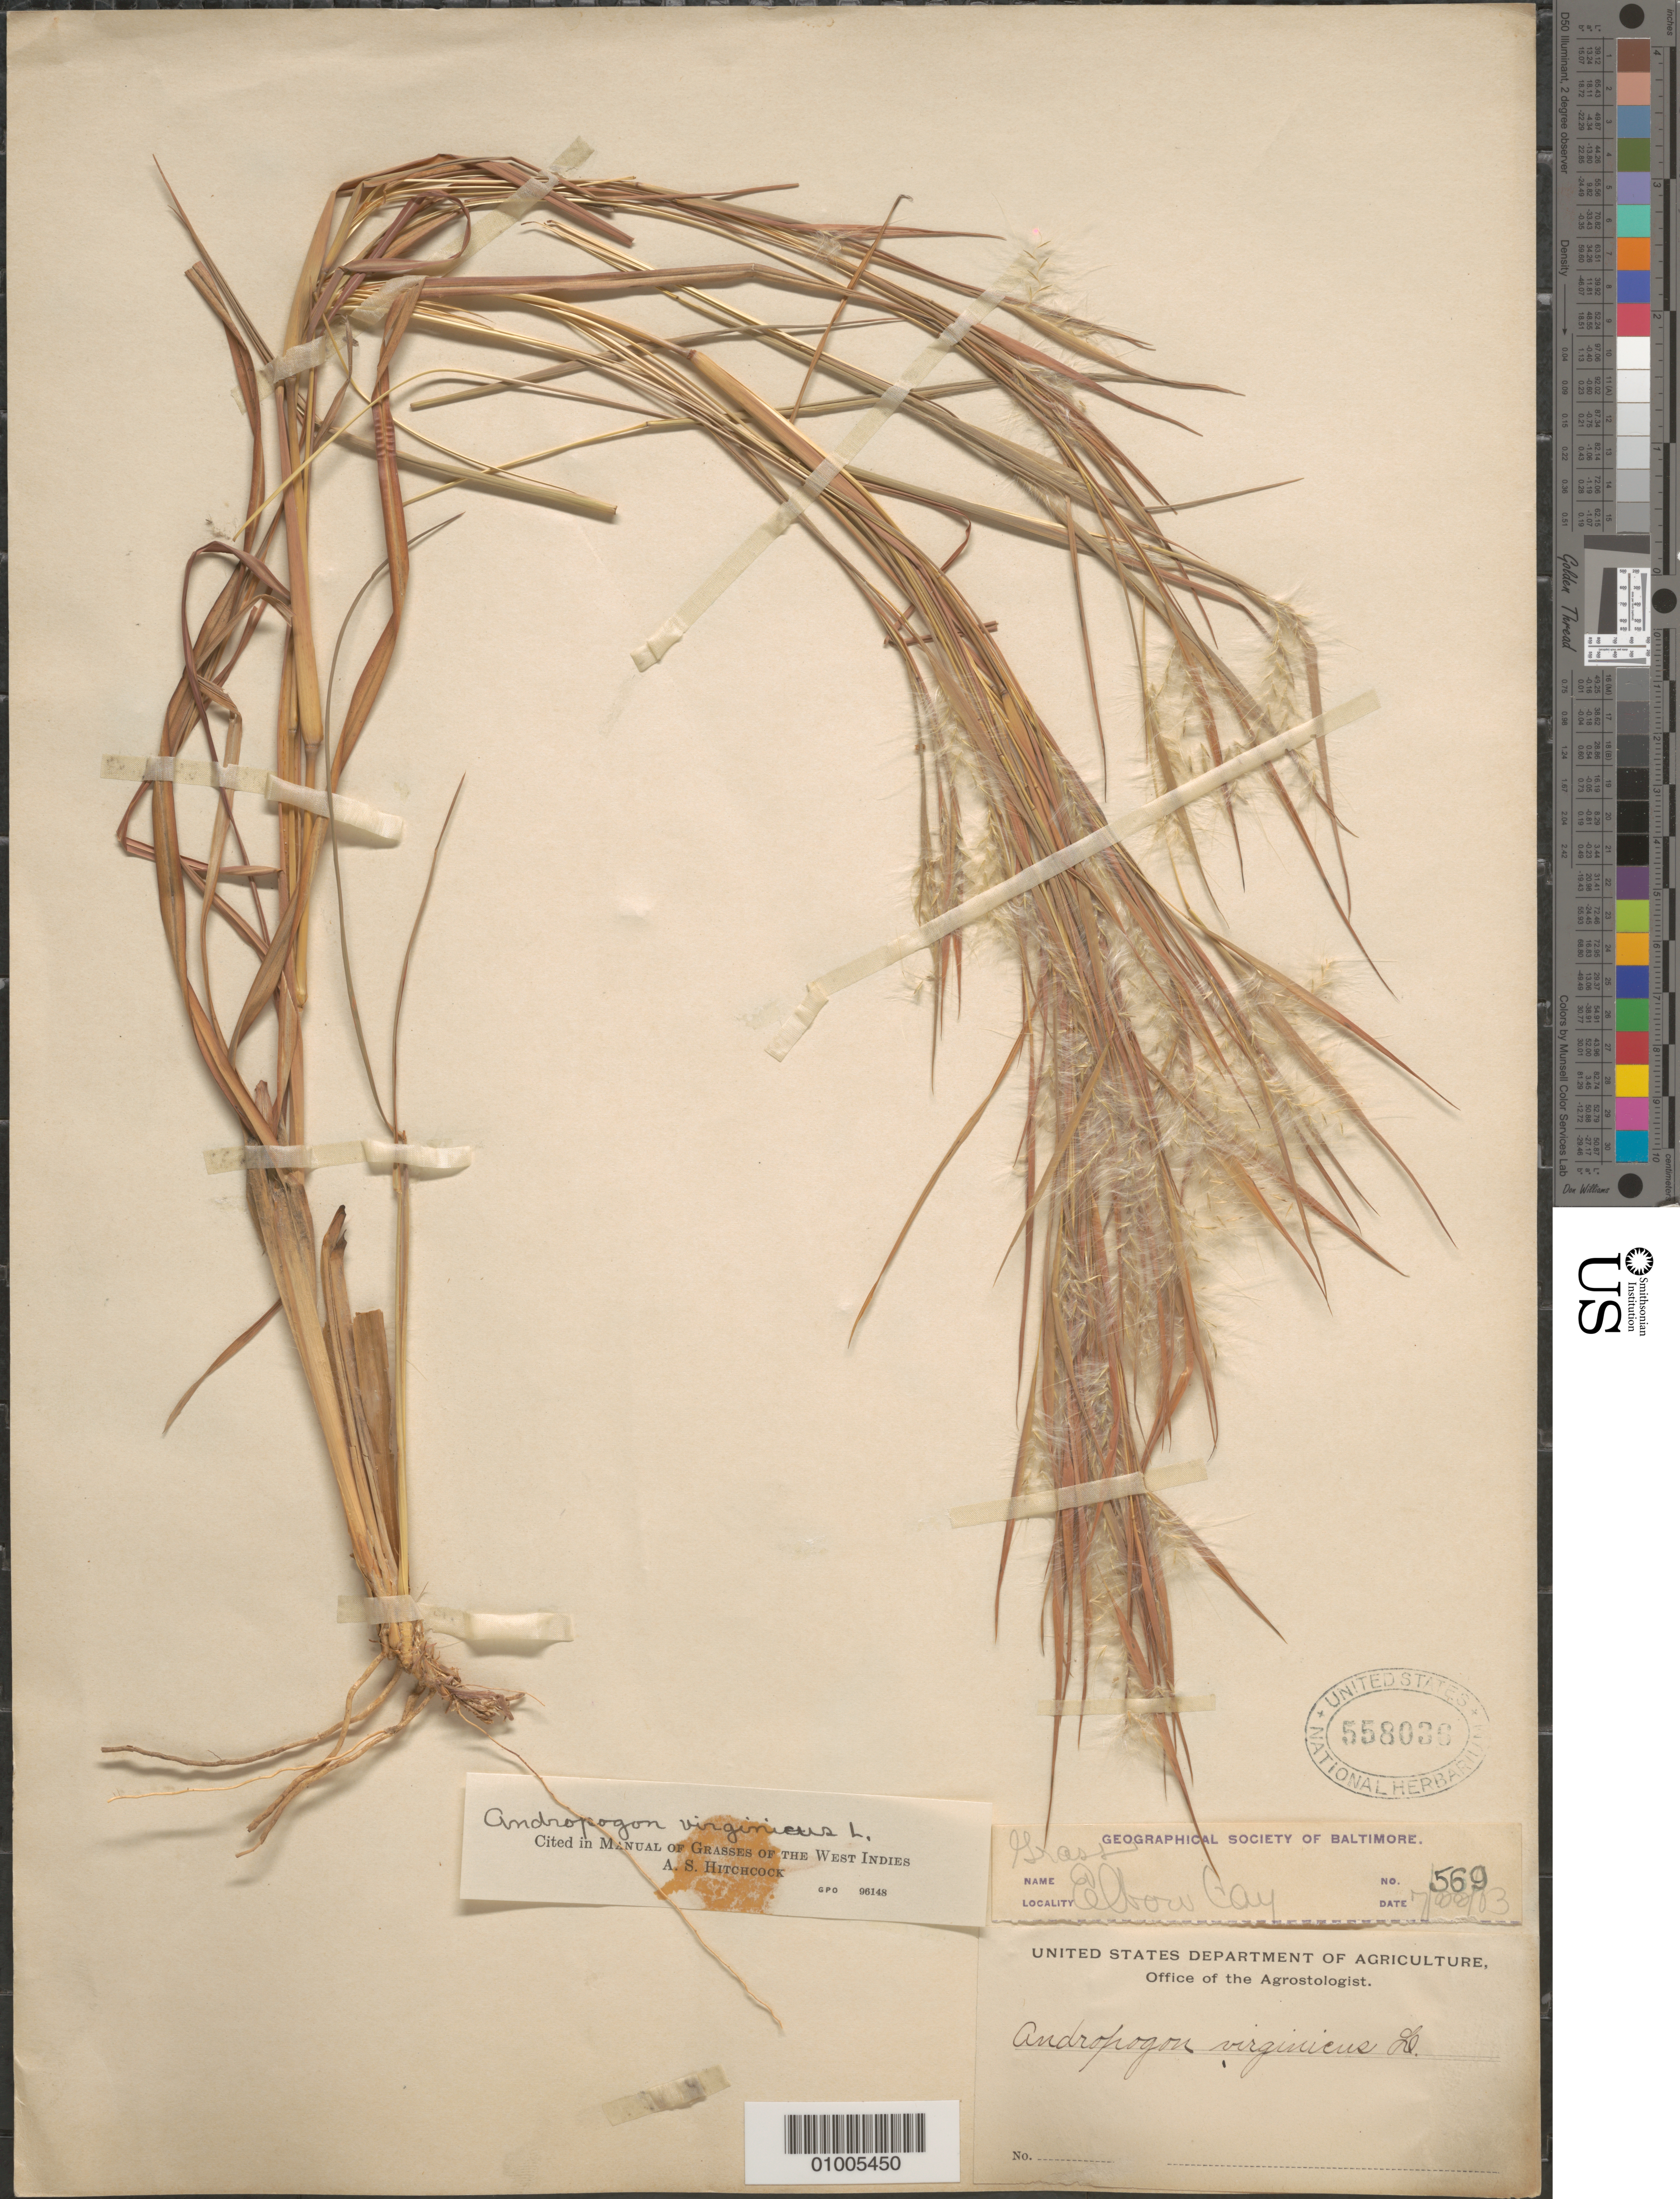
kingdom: Plantae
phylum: Tracheophyta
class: Liliopsida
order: Poales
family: Poaceae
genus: Andropogon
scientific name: Andropogon virginicus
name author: L.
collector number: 569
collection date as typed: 1903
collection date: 1903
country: Bahamas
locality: Elbow Cay.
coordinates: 0 N, 0 E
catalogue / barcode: US 558036